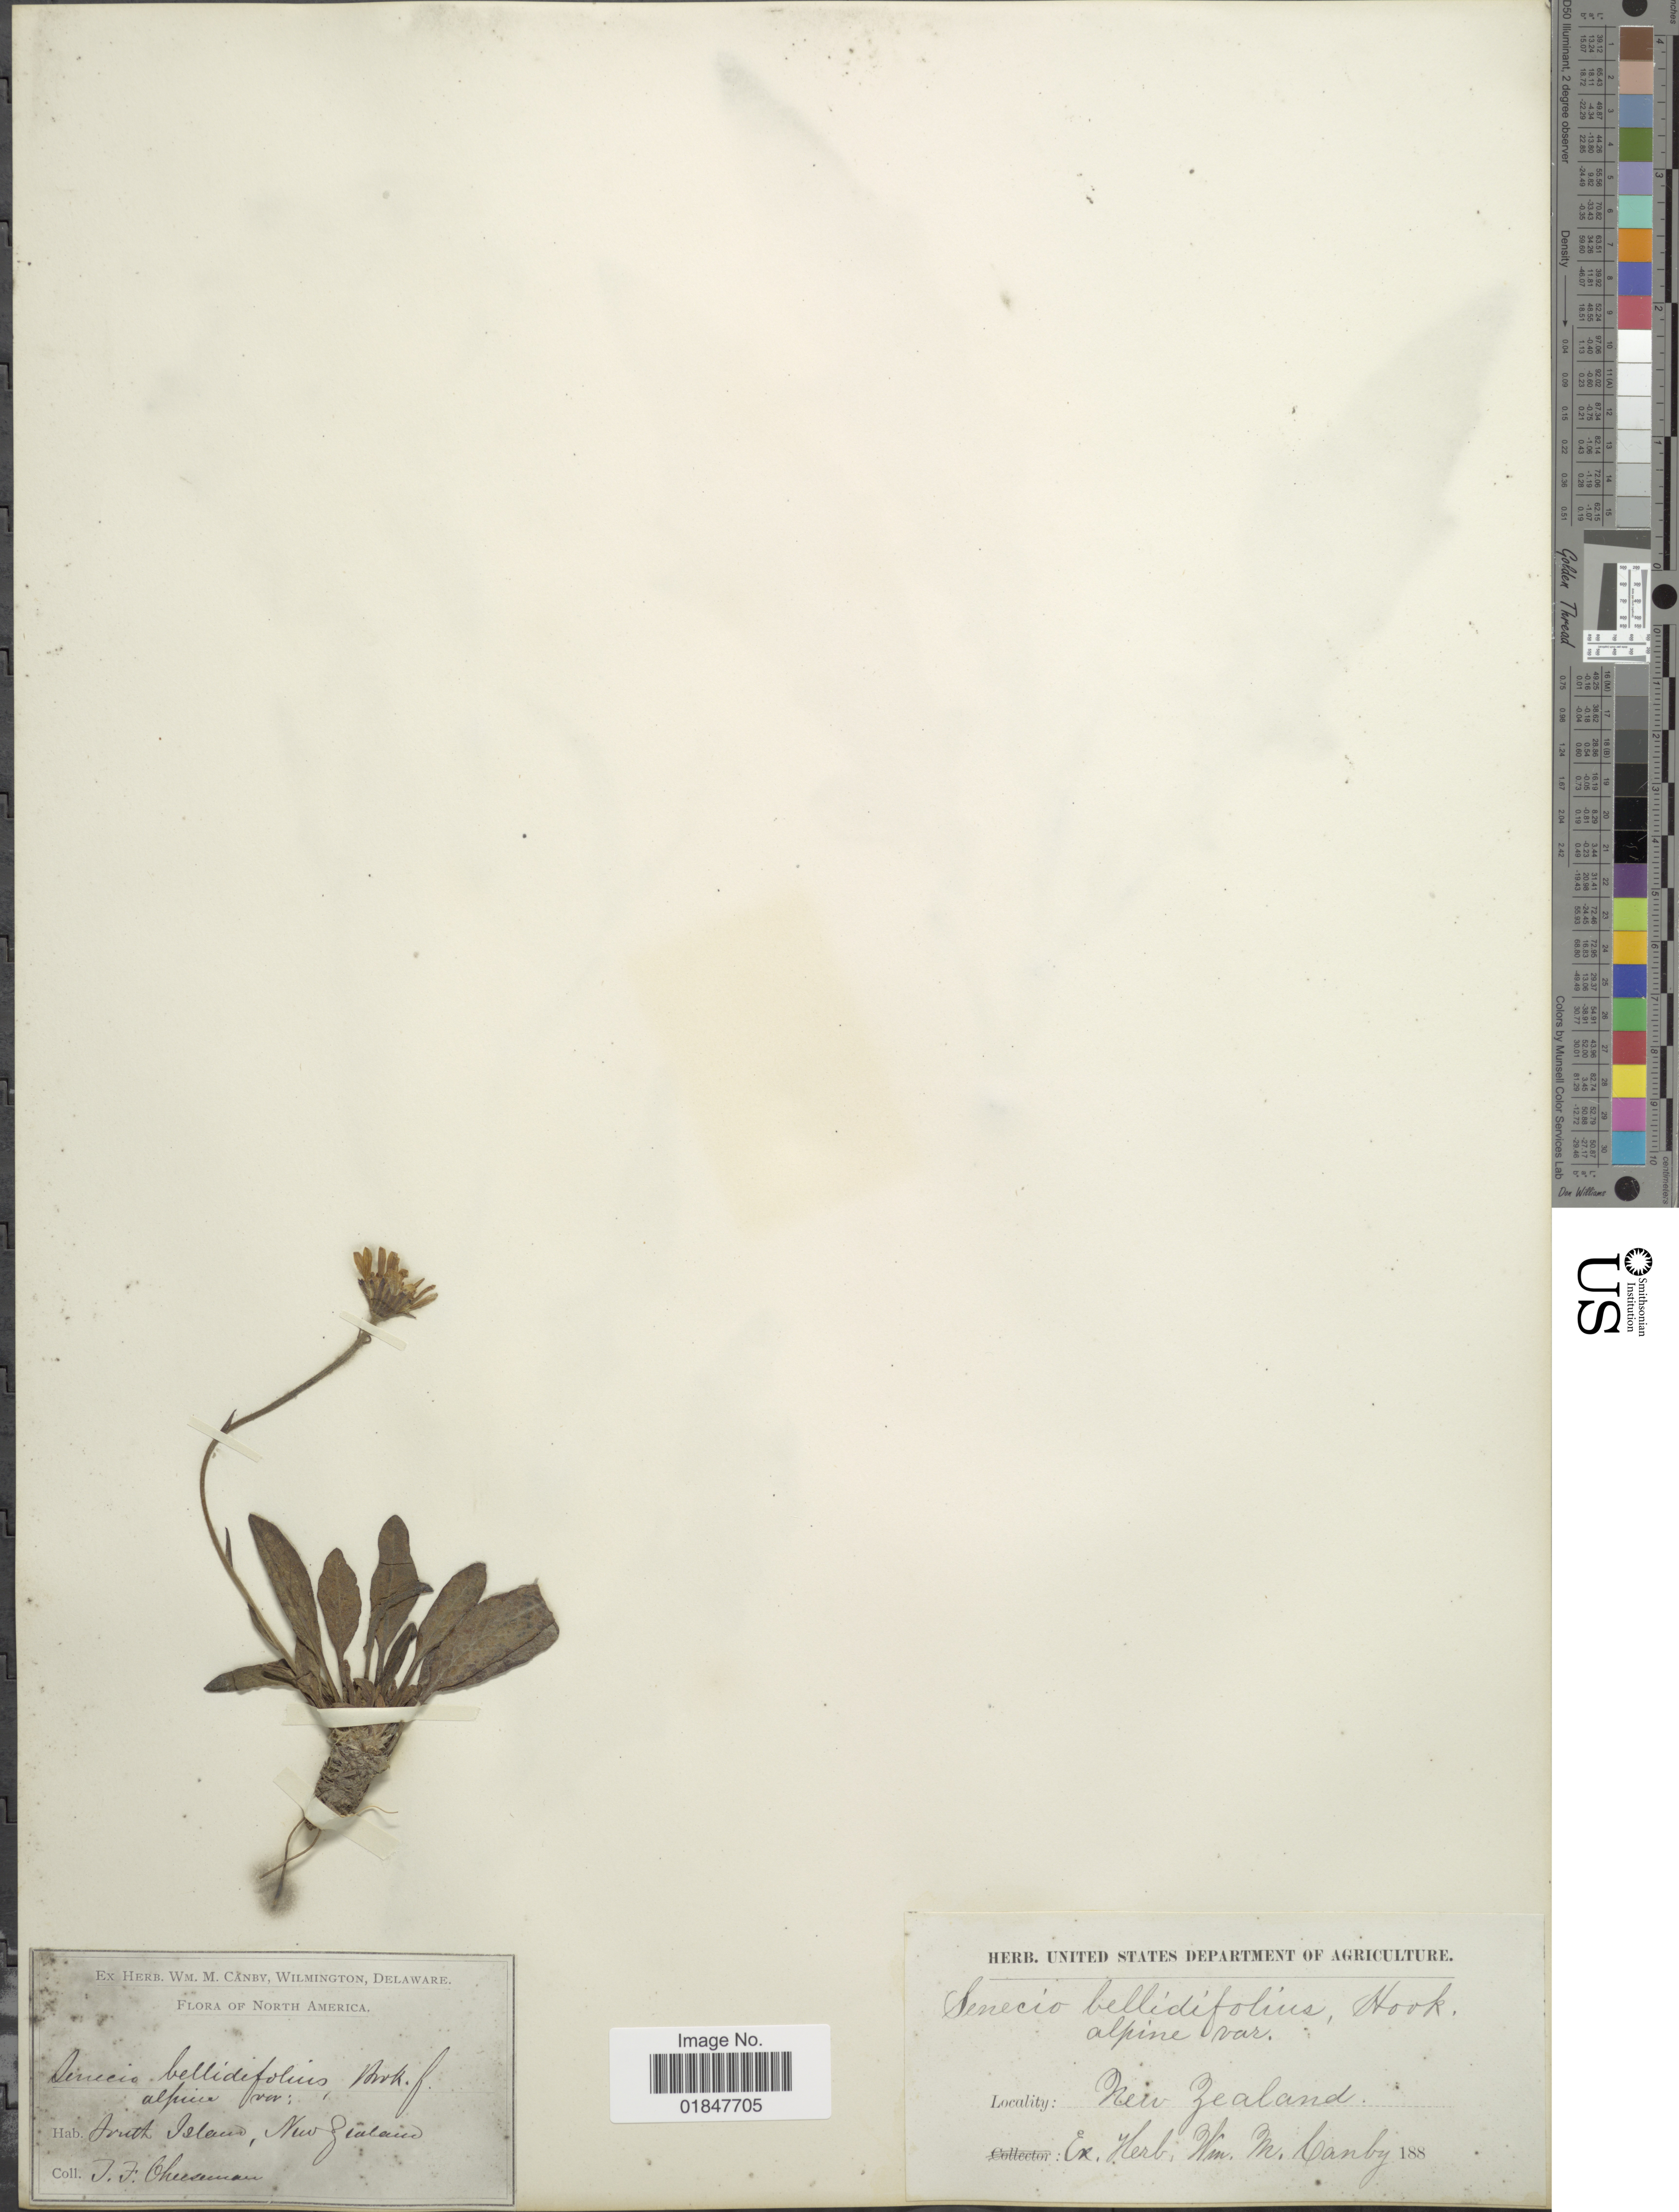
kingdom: Plantae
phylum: Tracheophyta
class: Magnoliopsida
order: Asterales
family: Asteraceae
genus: Brachyglottis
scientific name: Brachyglottis lagopus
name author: (Raoul) B. Nord.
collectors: T. F. Cheeseman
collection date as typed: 188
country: New Zealand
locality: South Island